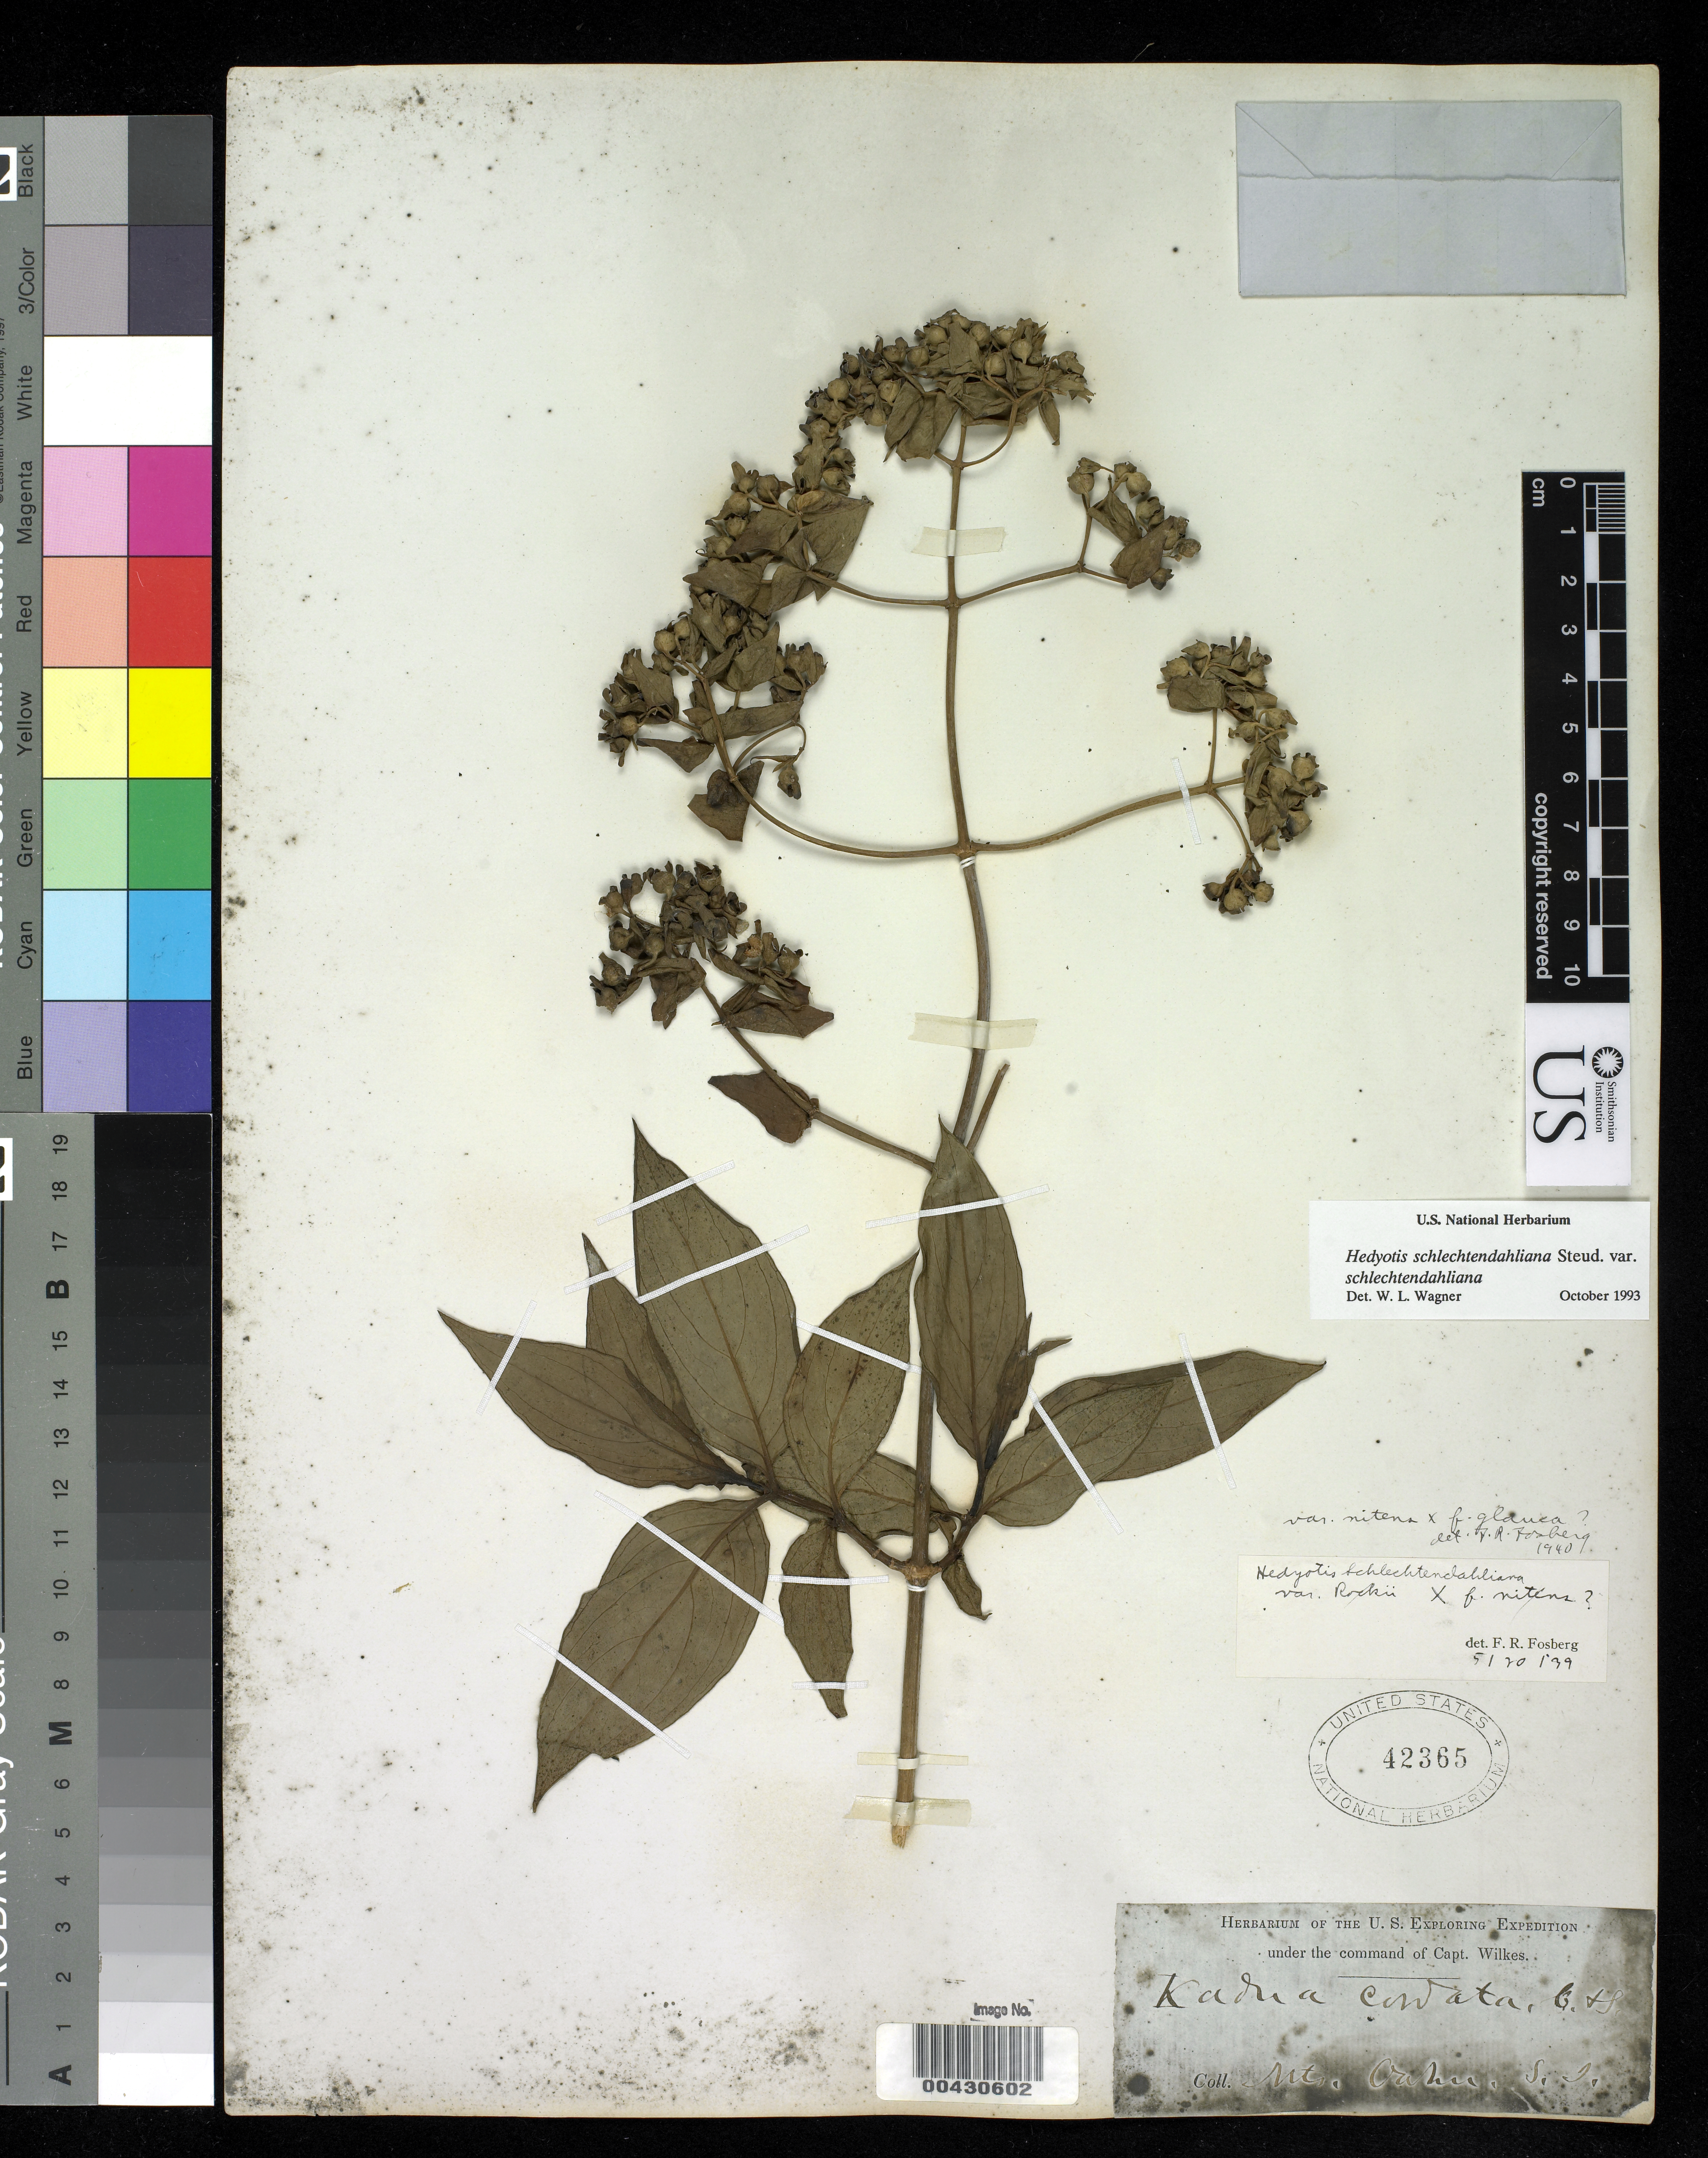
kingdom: Plantae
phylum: Tracheophyta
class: Magnoliopsida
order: Gentianales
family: Rubiaceae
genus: Kadua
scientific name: Kadua cordata subsp. cordata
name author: Cham. & Schltdl.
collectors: Wilkes Explor. Exped.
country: United States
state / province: Hawaii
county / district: Honolulu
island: Oahu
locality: Mts. Oahu, S.I.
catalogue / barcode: US 42365